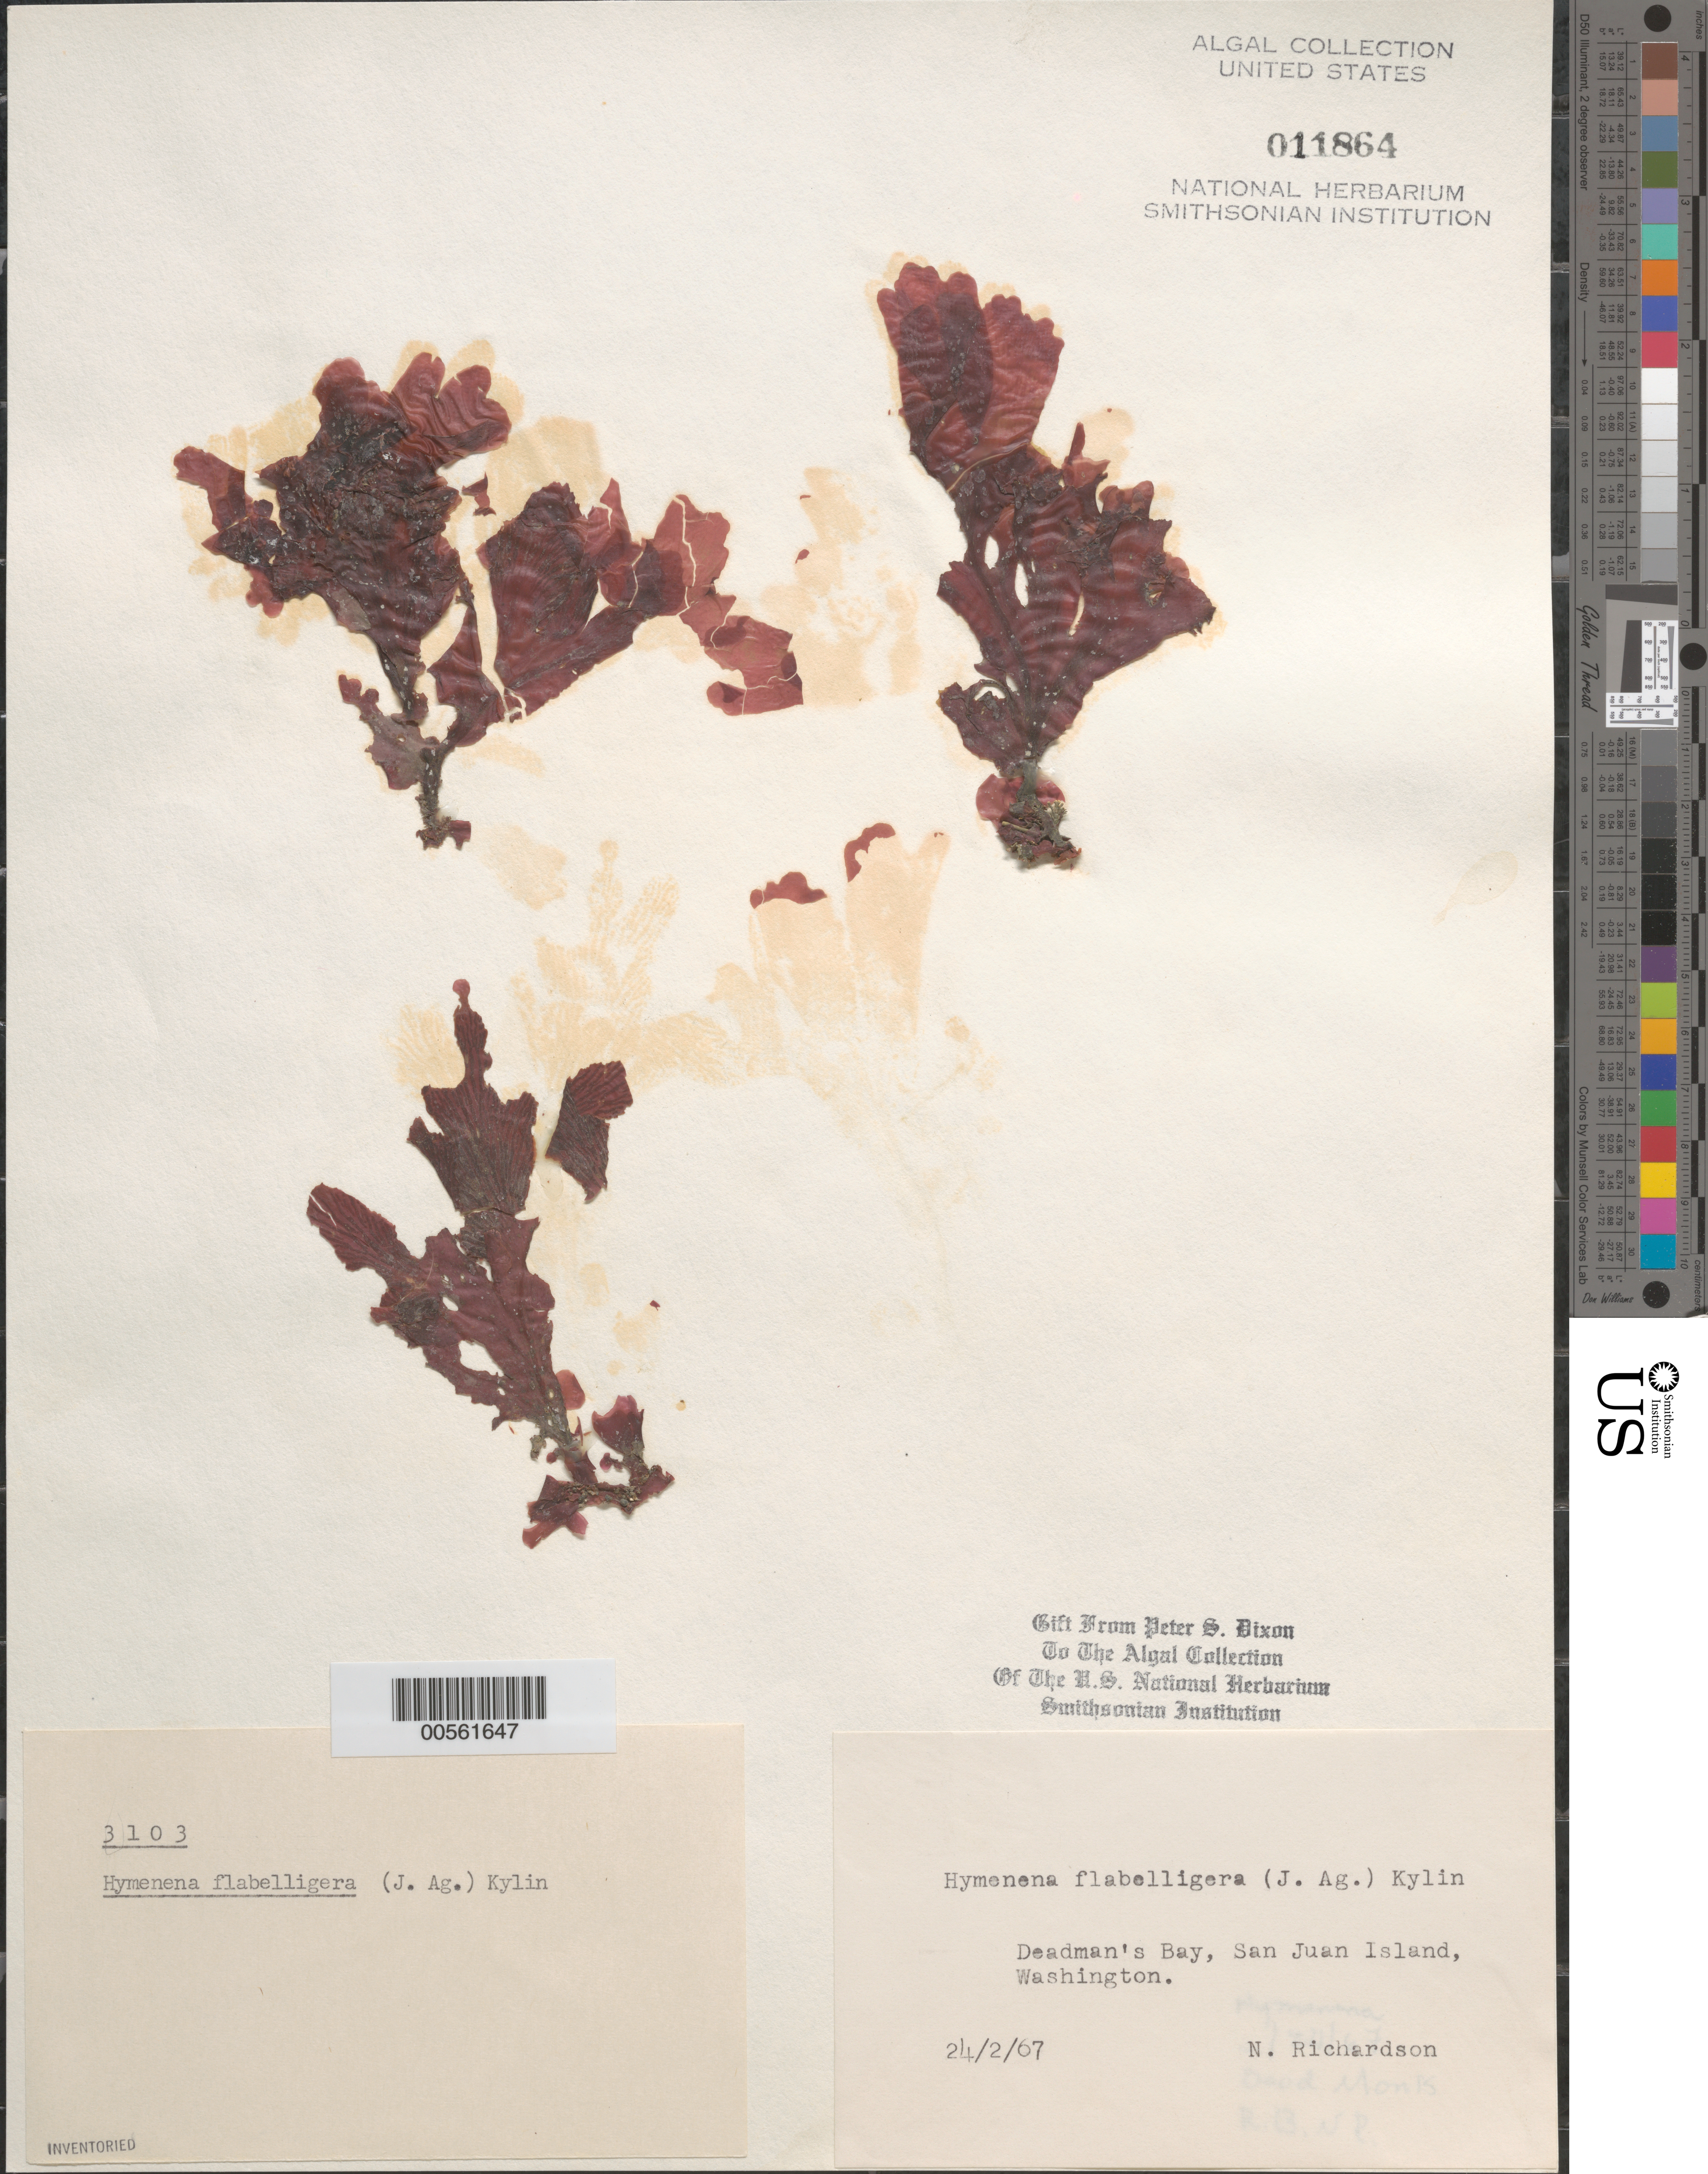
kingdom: Plantae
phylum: Rhodophyta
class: Florideophyceae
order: Ceramiales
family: Delesseriaceae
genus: Hymenena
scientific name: Hymenena flabelligera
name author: (J. Agardh) Kylin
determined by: Dixon, P. S.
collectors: N. Richardson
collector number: PSD 3103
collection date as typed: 24 Feb 1967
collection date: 1967-02-24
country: United States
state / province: Washington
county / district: San Juan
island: San Juan Island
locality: Deadman's Bay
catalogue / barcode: US 11864